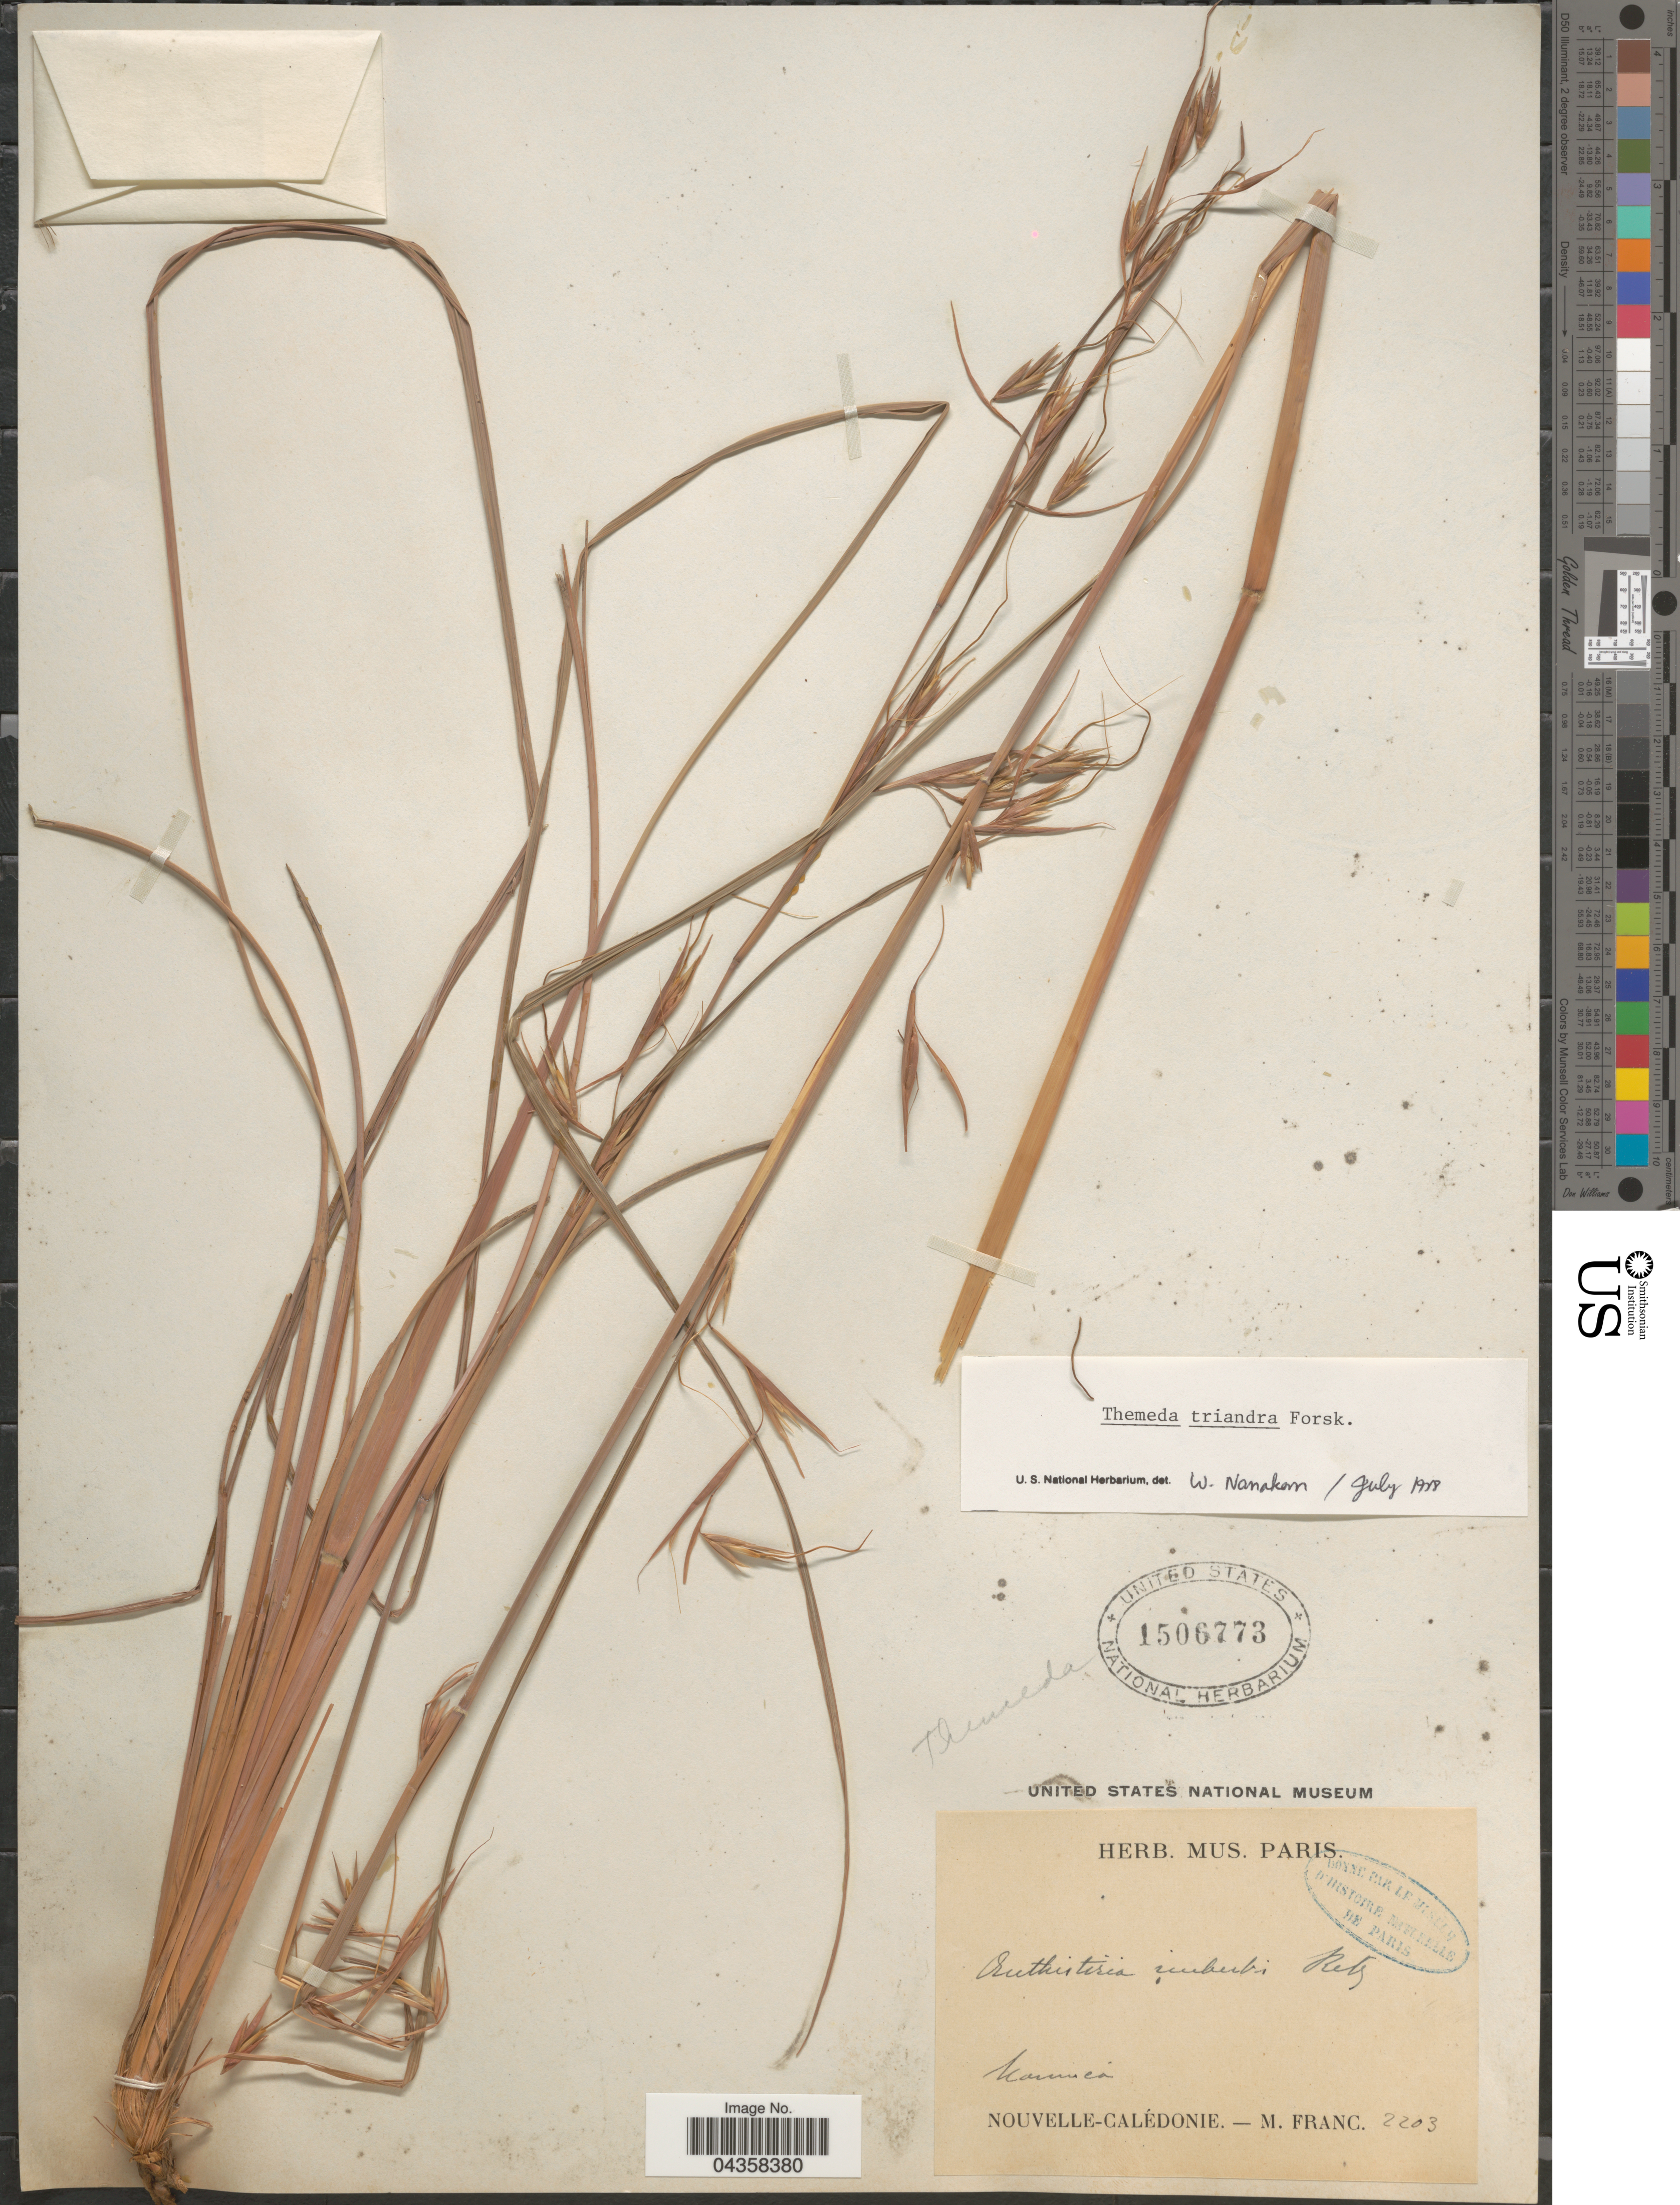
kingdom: Plantae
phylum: Tracheophyta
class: Liliopsida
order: Poales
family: Poaceae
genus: Themeda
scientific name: Themeda triandra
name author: Forssk.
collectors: M. Franc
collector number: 2203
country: New Caledonia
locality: Noumea. Nouvelle-Calédonie.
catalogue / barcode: US 1506773